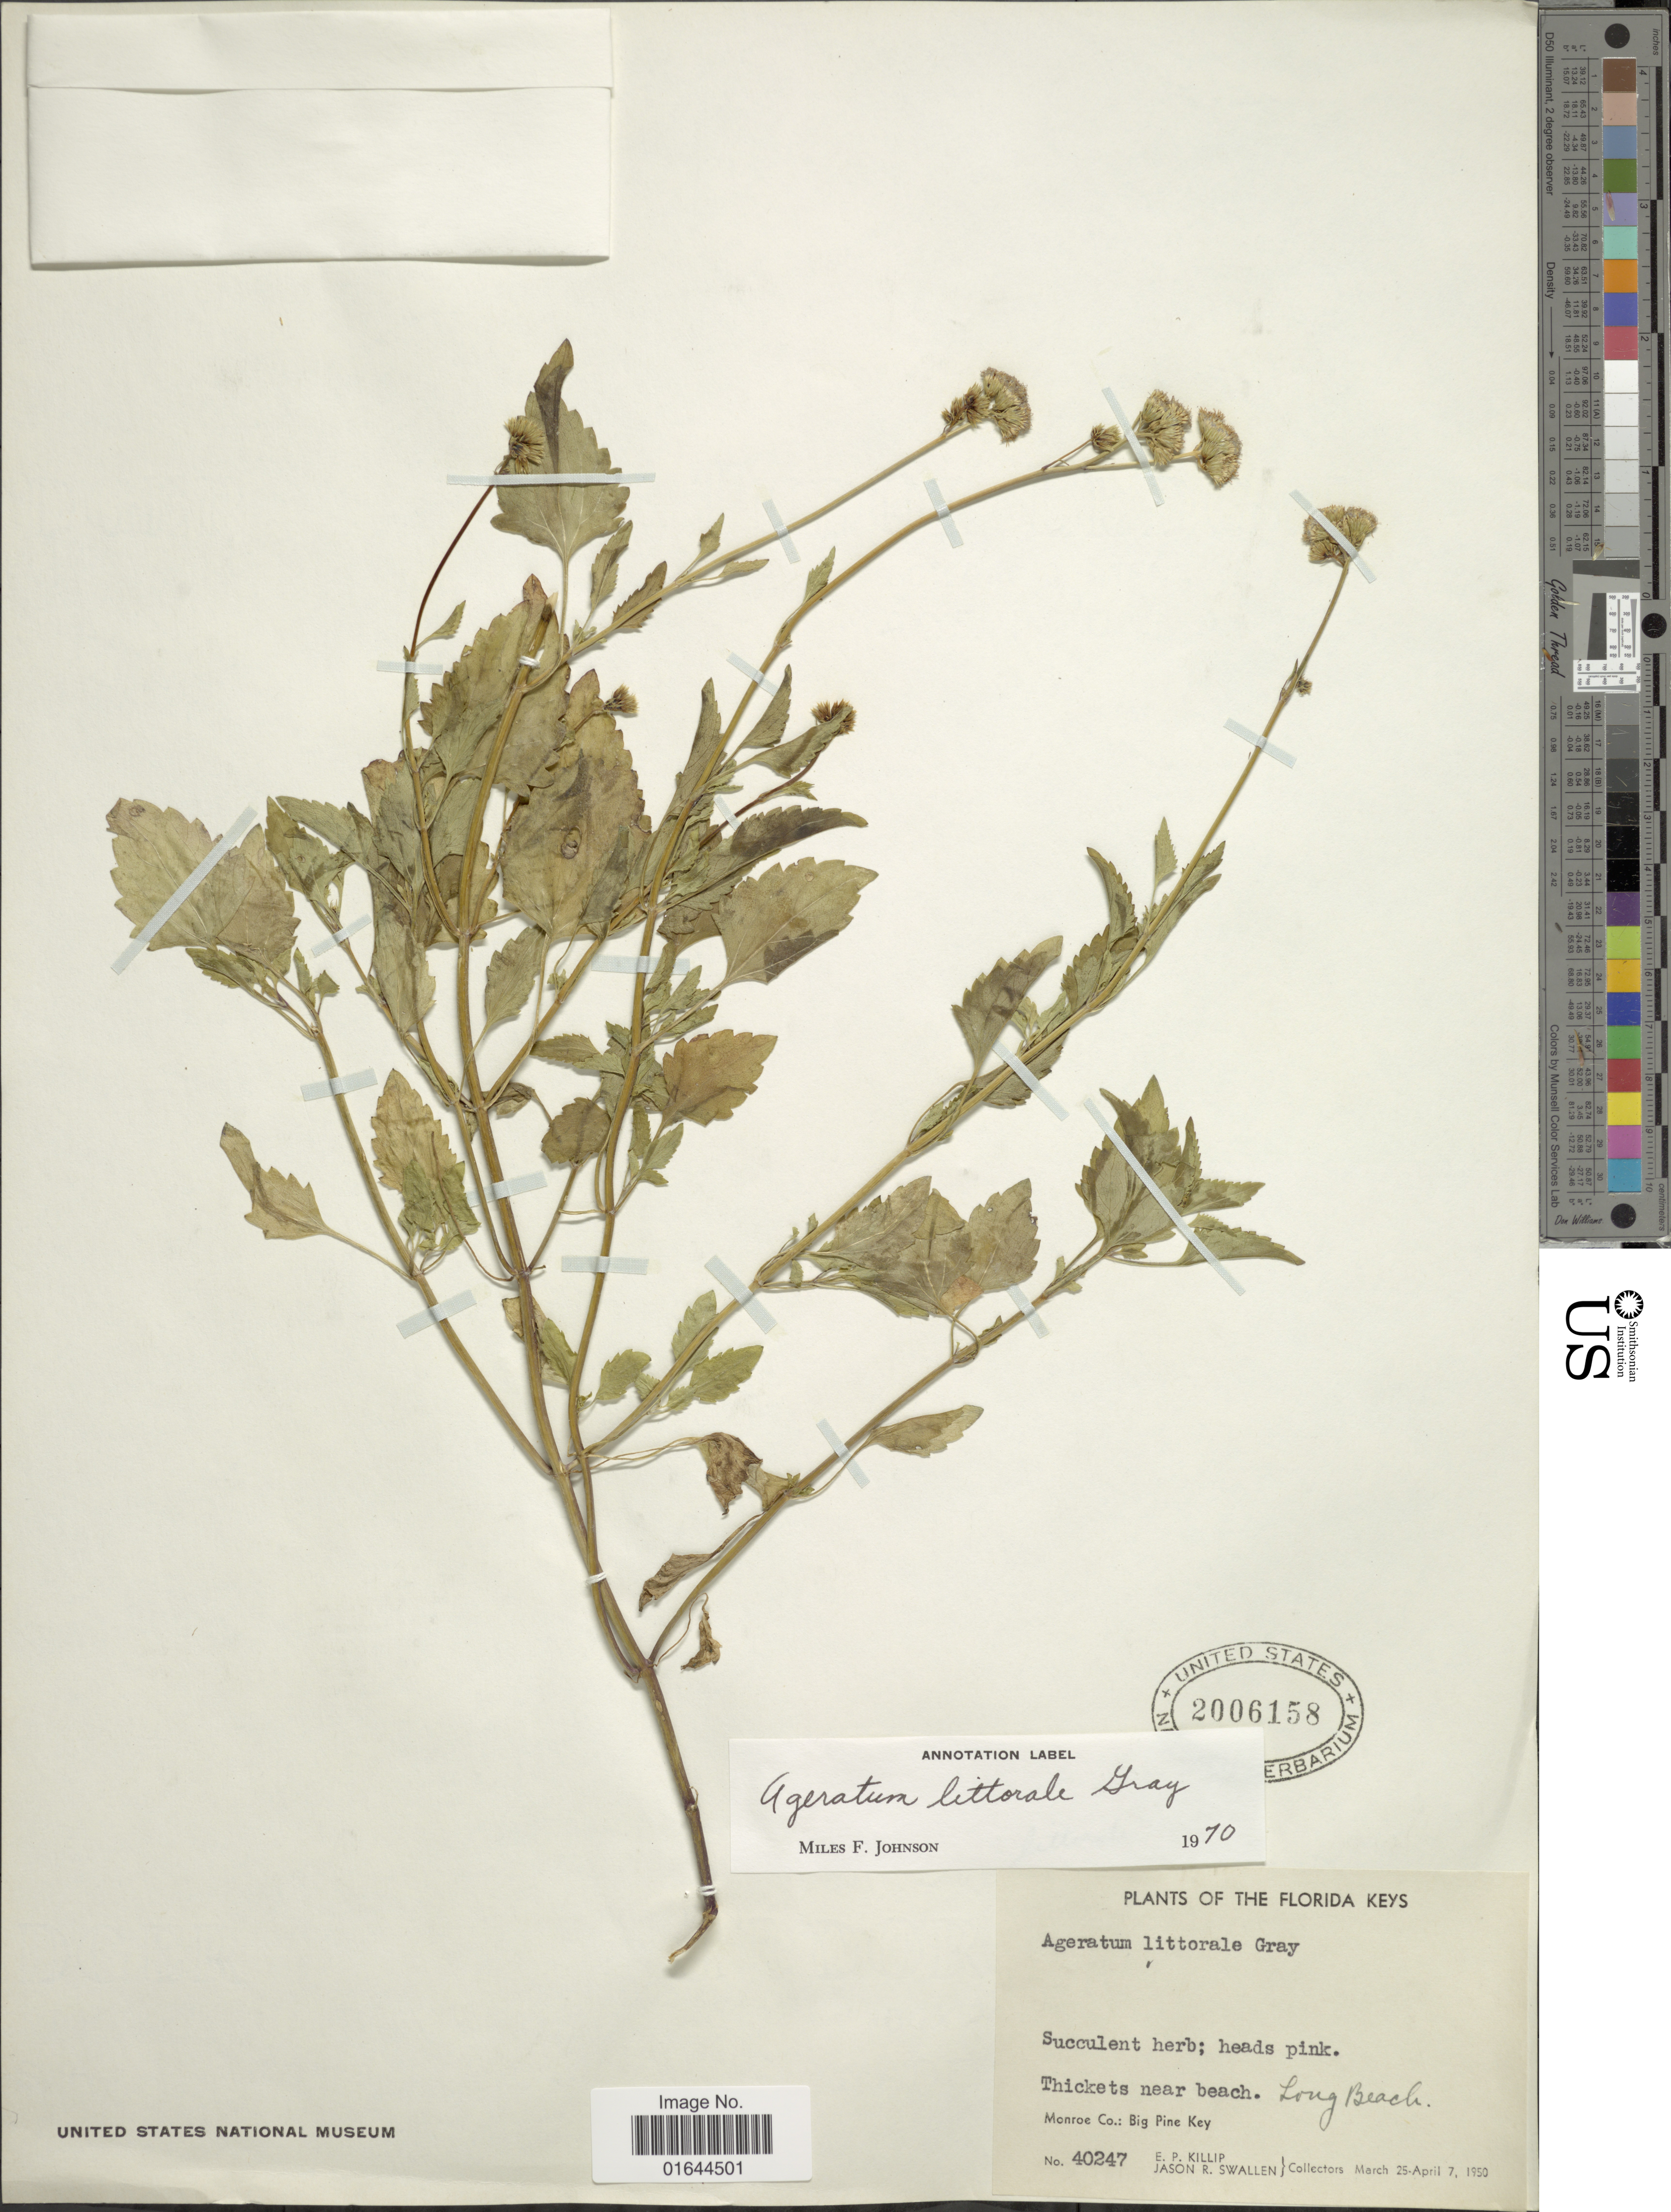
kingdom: Plantae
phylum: Tracheophyta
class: Magnoliopsida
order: Asterales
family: Asteraceae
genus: Ageratum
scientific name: Ageratum littorale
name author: A. Gray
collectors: E. P. Killip & J. R. Swallen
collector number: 40247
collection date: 1950-03-25/1950-04-07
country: United States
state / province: Florida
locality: The Florida Keys, Thickets near beach, Monroe Co.: Big Pine Key.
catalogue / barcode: US 2006158